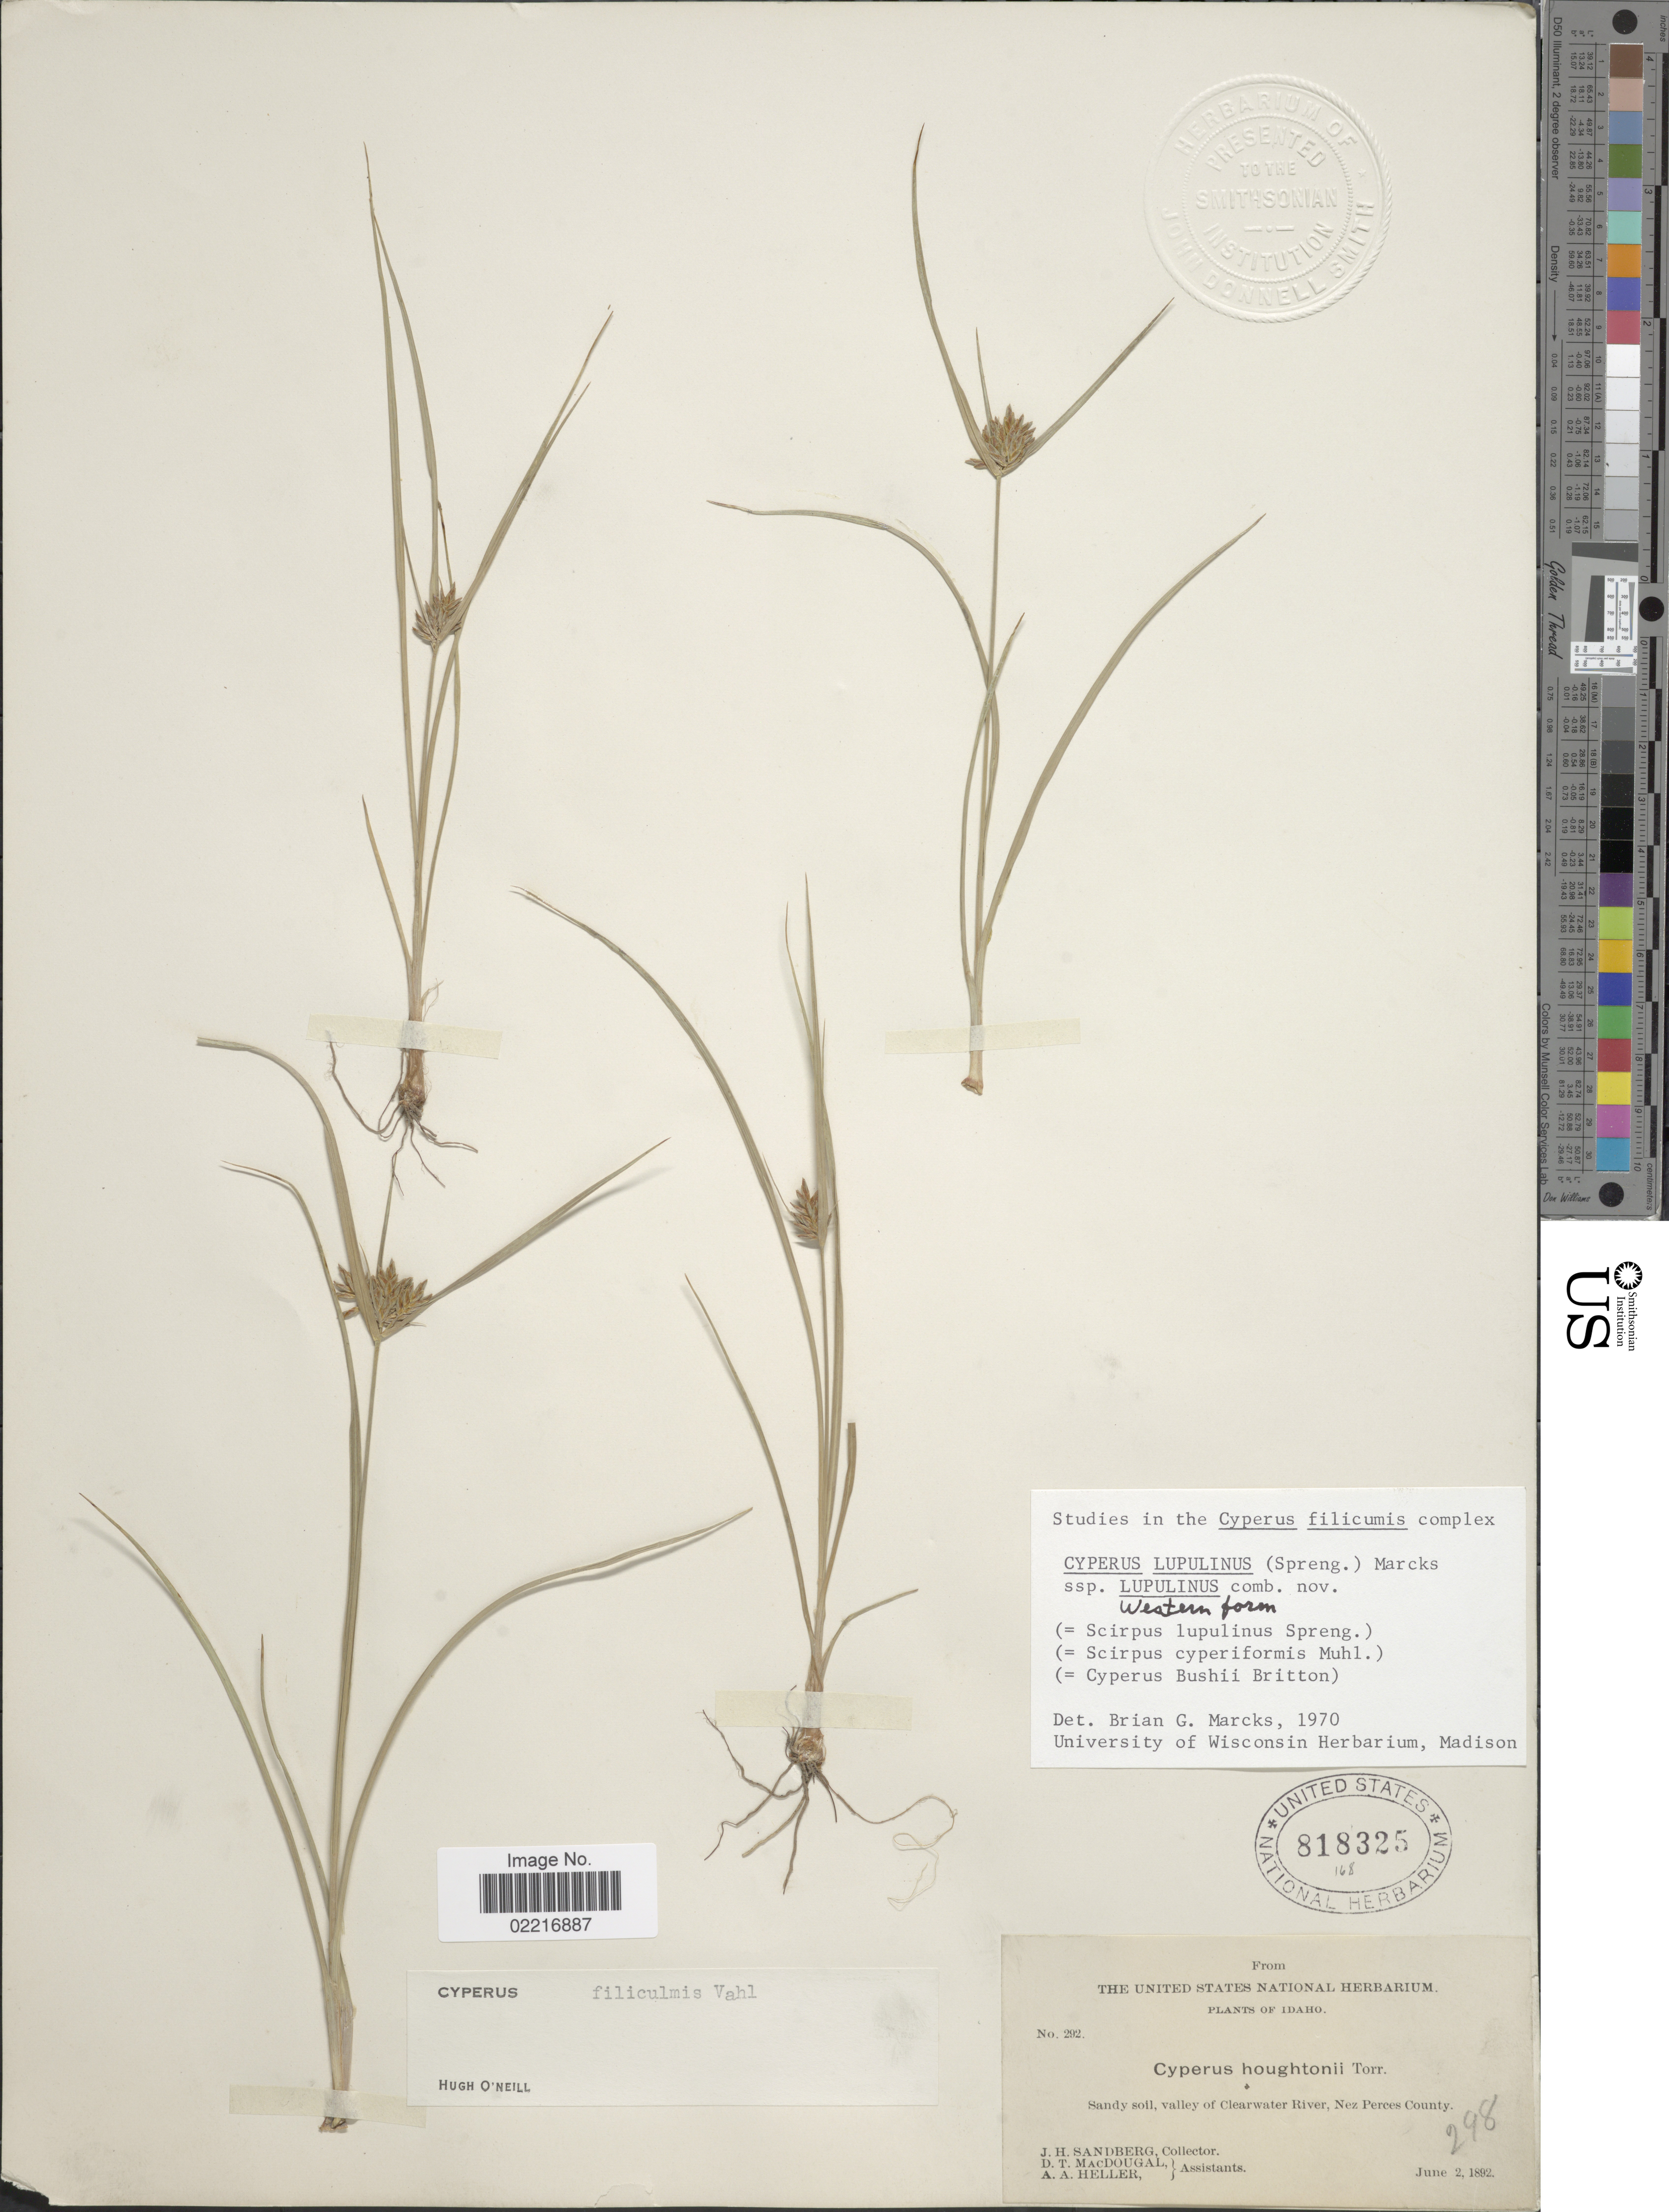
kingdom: Plantae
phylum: Tracheophyta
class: Liliopsida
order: Poales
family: Cyperaceae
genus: Cyperus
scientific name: Cyperus lupulinus subsp. lupulinus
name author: (Spreng.) Marcks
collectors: J. H. Sandberg, D. T. MacDougal & A. A. Heller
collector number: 292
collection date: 1892-06-02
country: United States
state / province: Idaho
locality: Valley of Clearwater River. Nez Perces County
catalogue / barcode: US 818325